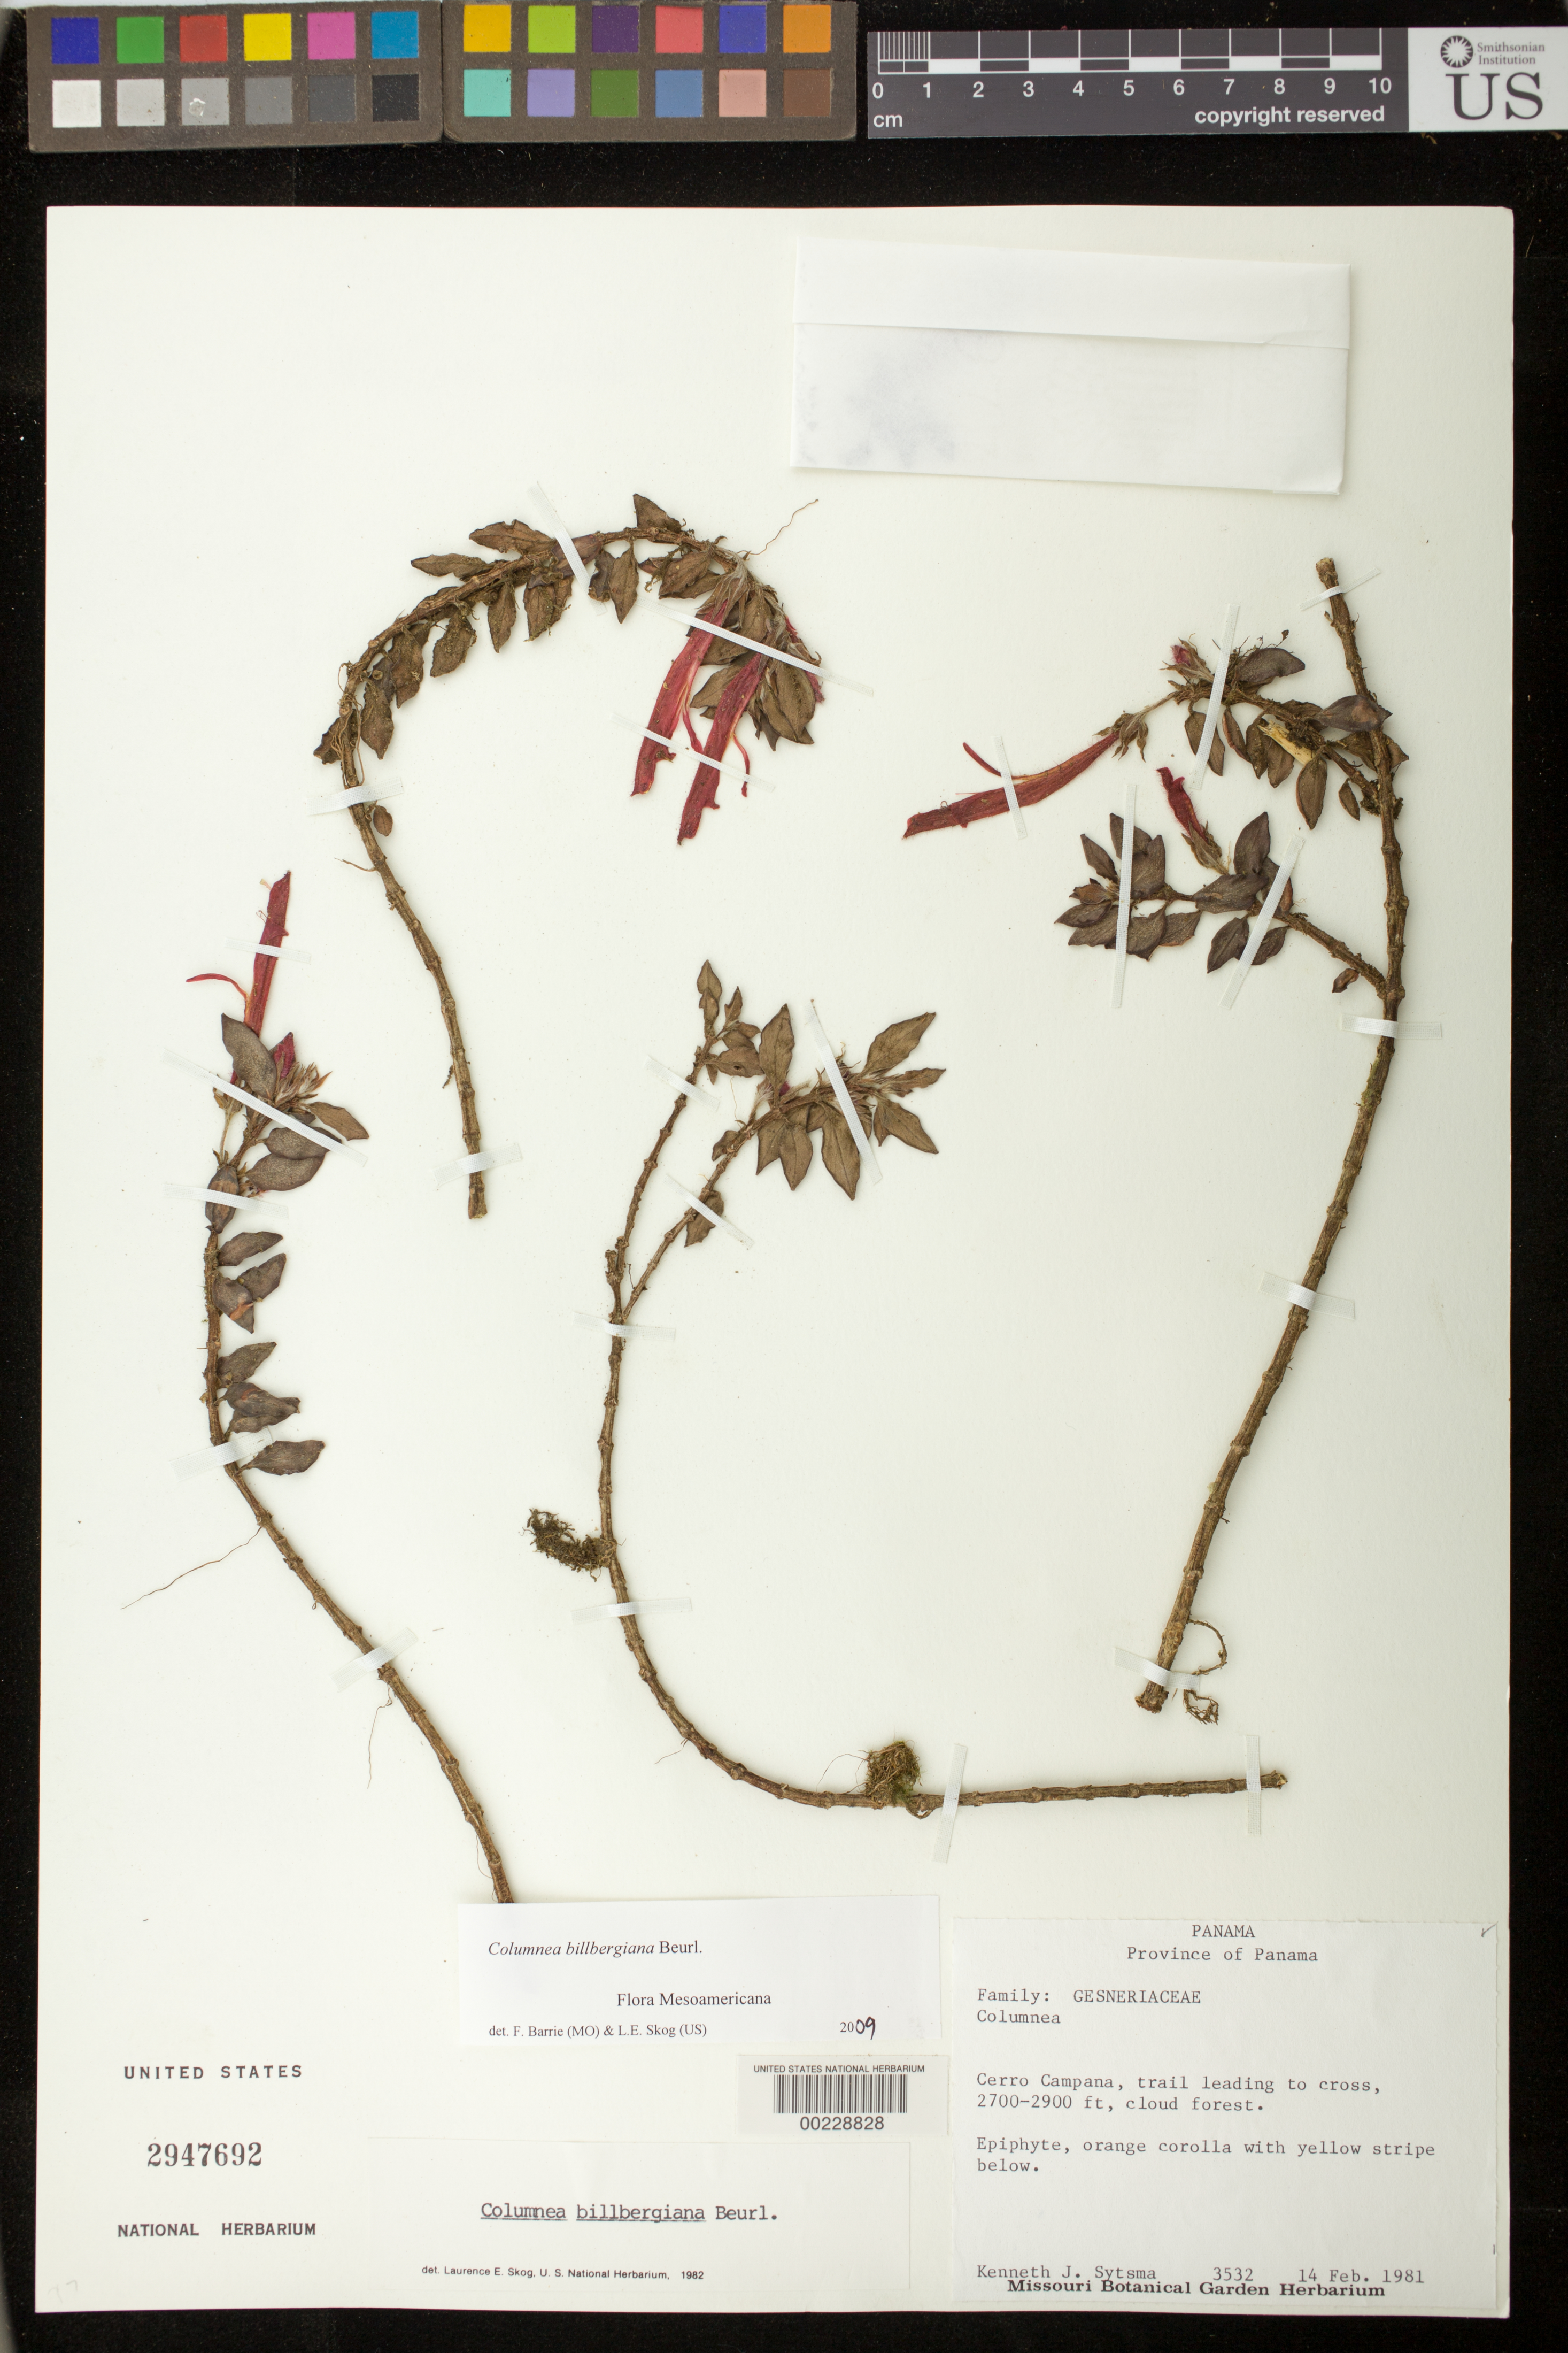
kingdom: Plantae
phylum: Tracheophyta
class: Magnoliopsida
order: Lamiales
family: Gesneriaceae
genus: Columnea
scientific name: Columnea billbergiana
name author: Beurl.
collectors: K. J. Sytsma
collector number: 3532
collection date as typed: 14 Feb 1981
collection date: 1981-02-14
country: Panama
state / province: Panamá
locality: Cerro Campana, trail leading to Cross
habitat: Cloud forest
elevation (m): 823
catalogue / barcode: US 2947692